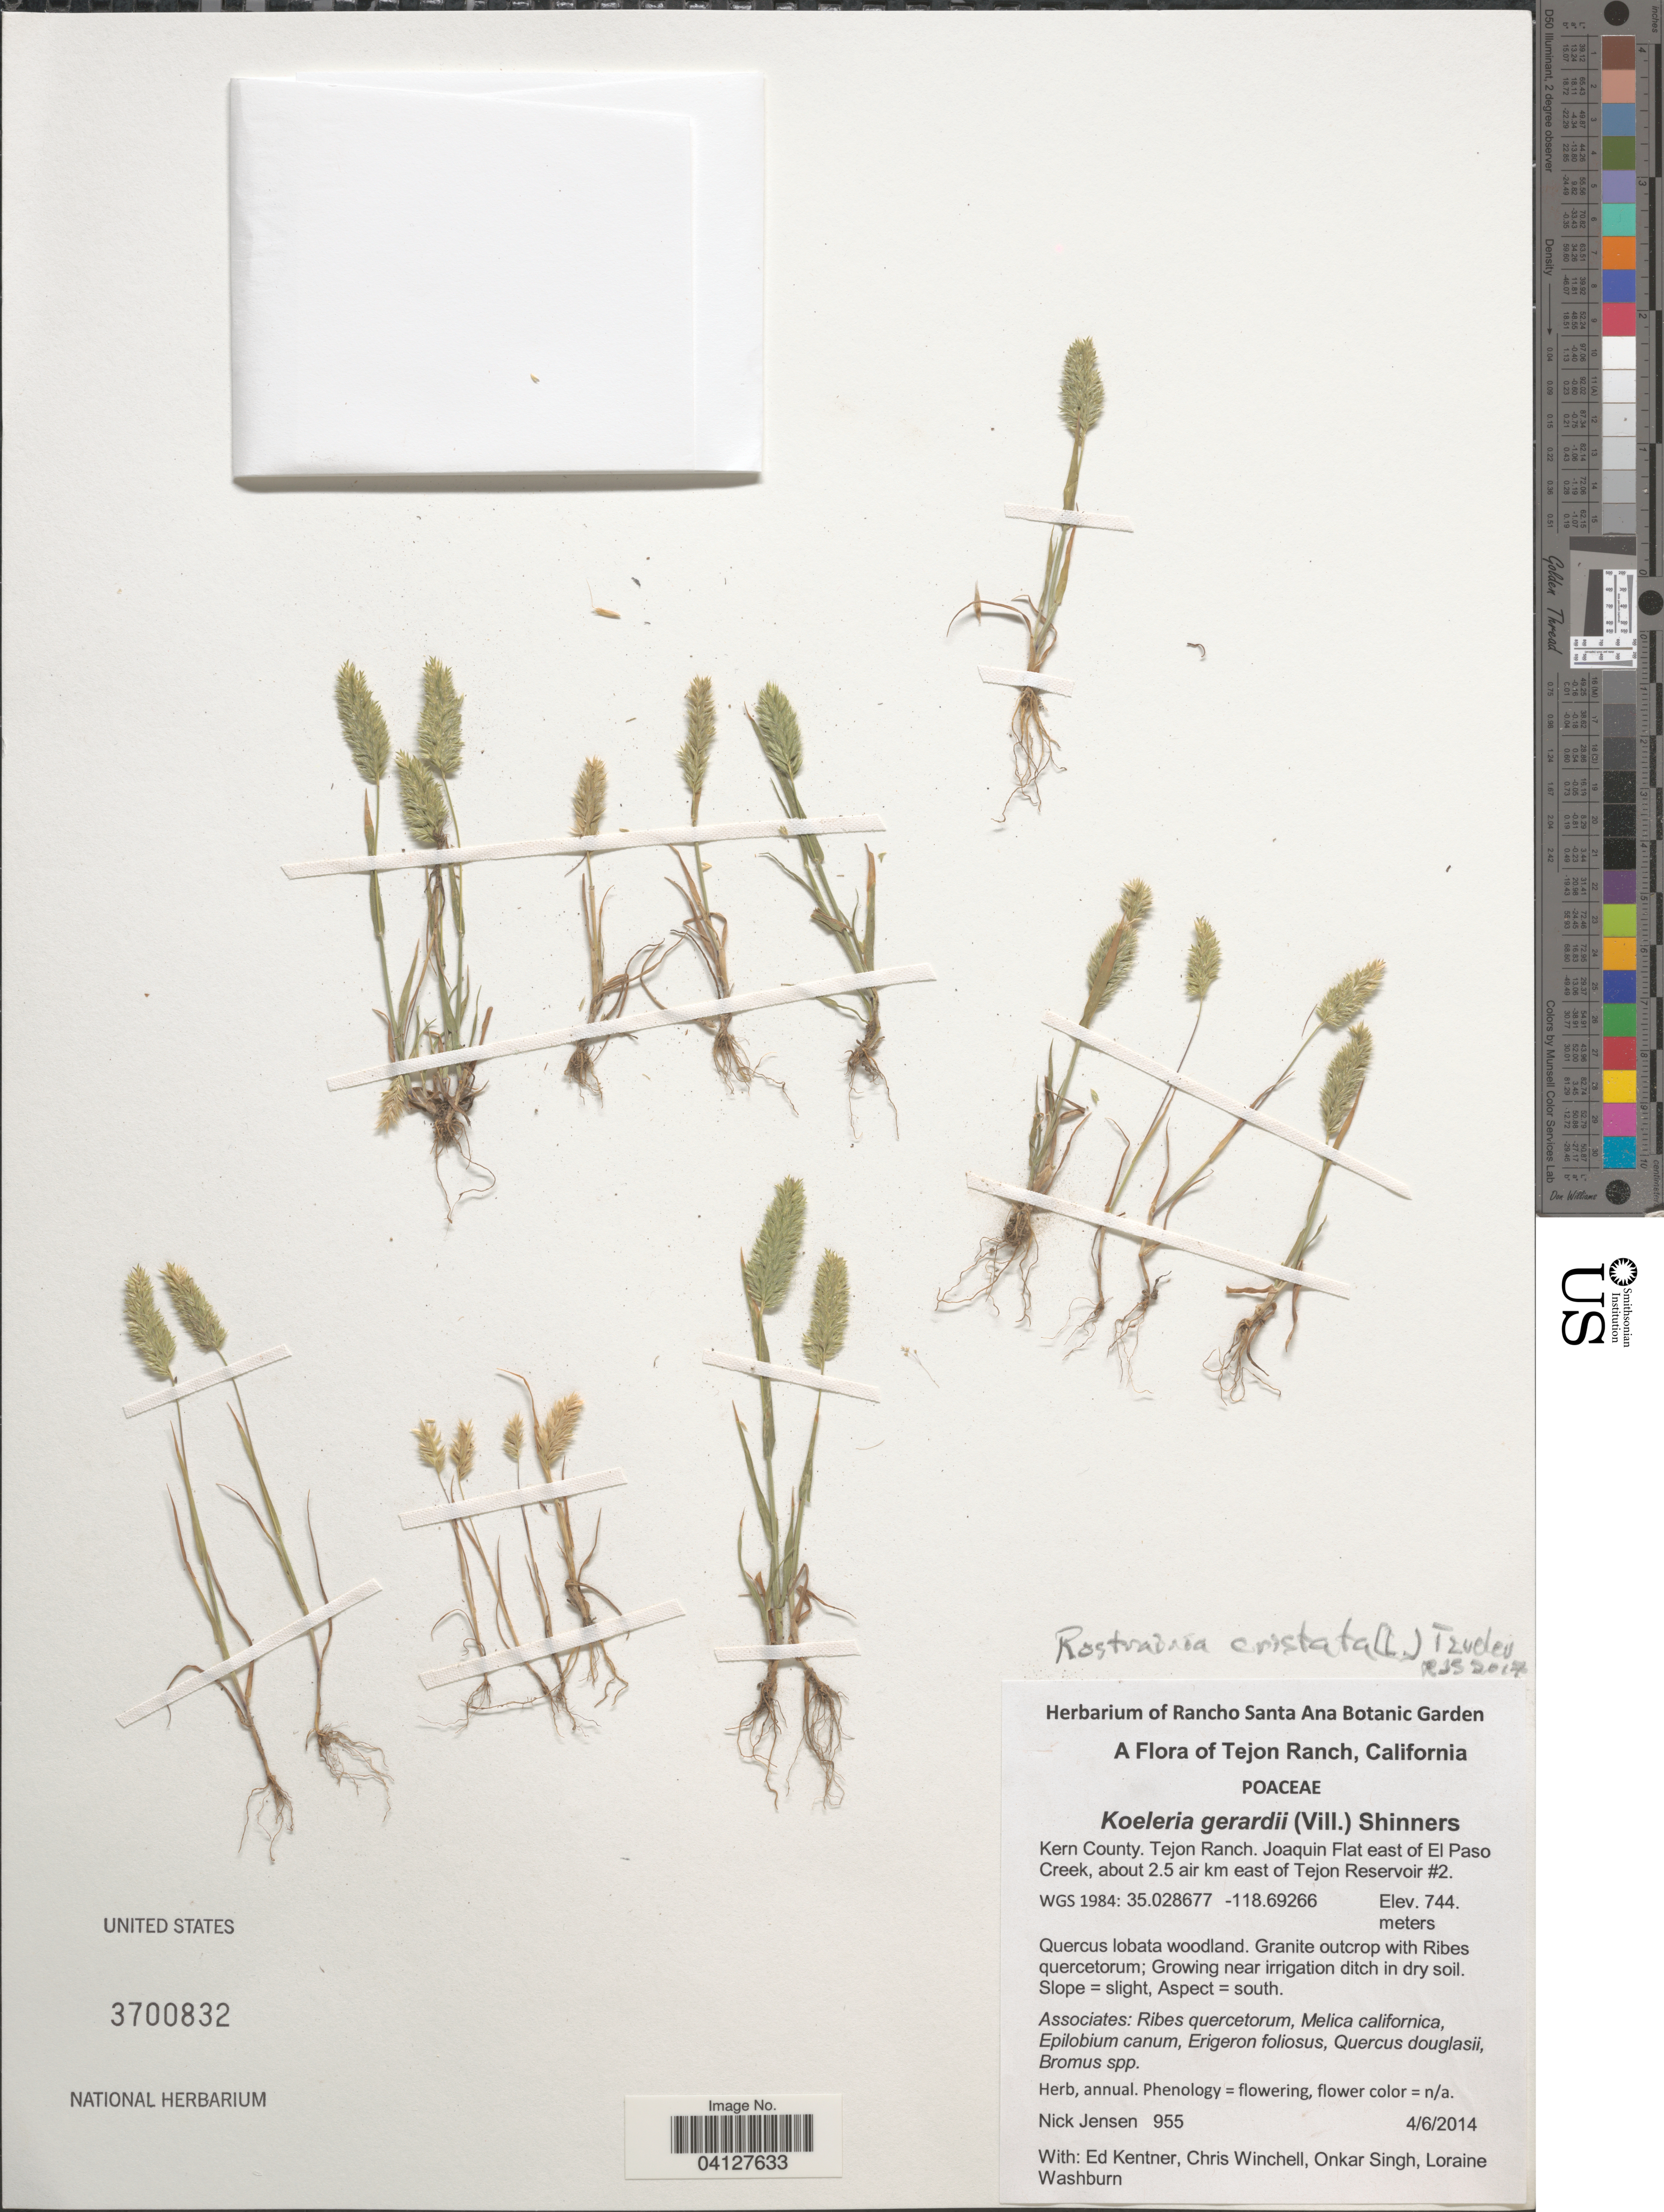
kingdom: Plantae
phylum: Tracheophyta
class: Liliopsida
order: Poales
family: Poaceae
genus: Koeleria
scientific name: Koeleria gerardi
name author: (Vill.) Shinners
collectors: N. Jensen, E. Kentner, C. Winchell, O. Singh & L. Washburn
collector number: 955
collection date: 2014-06-04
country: United States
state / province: California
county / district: Kern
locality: Kern County. Tejon Ranch. Joaquin Flat east of El Paso Creek, about 2.5 air km east of Tejon Reservoir #2. WGS 1984. Aspect = south.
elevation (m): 744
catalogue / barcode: US 3700832